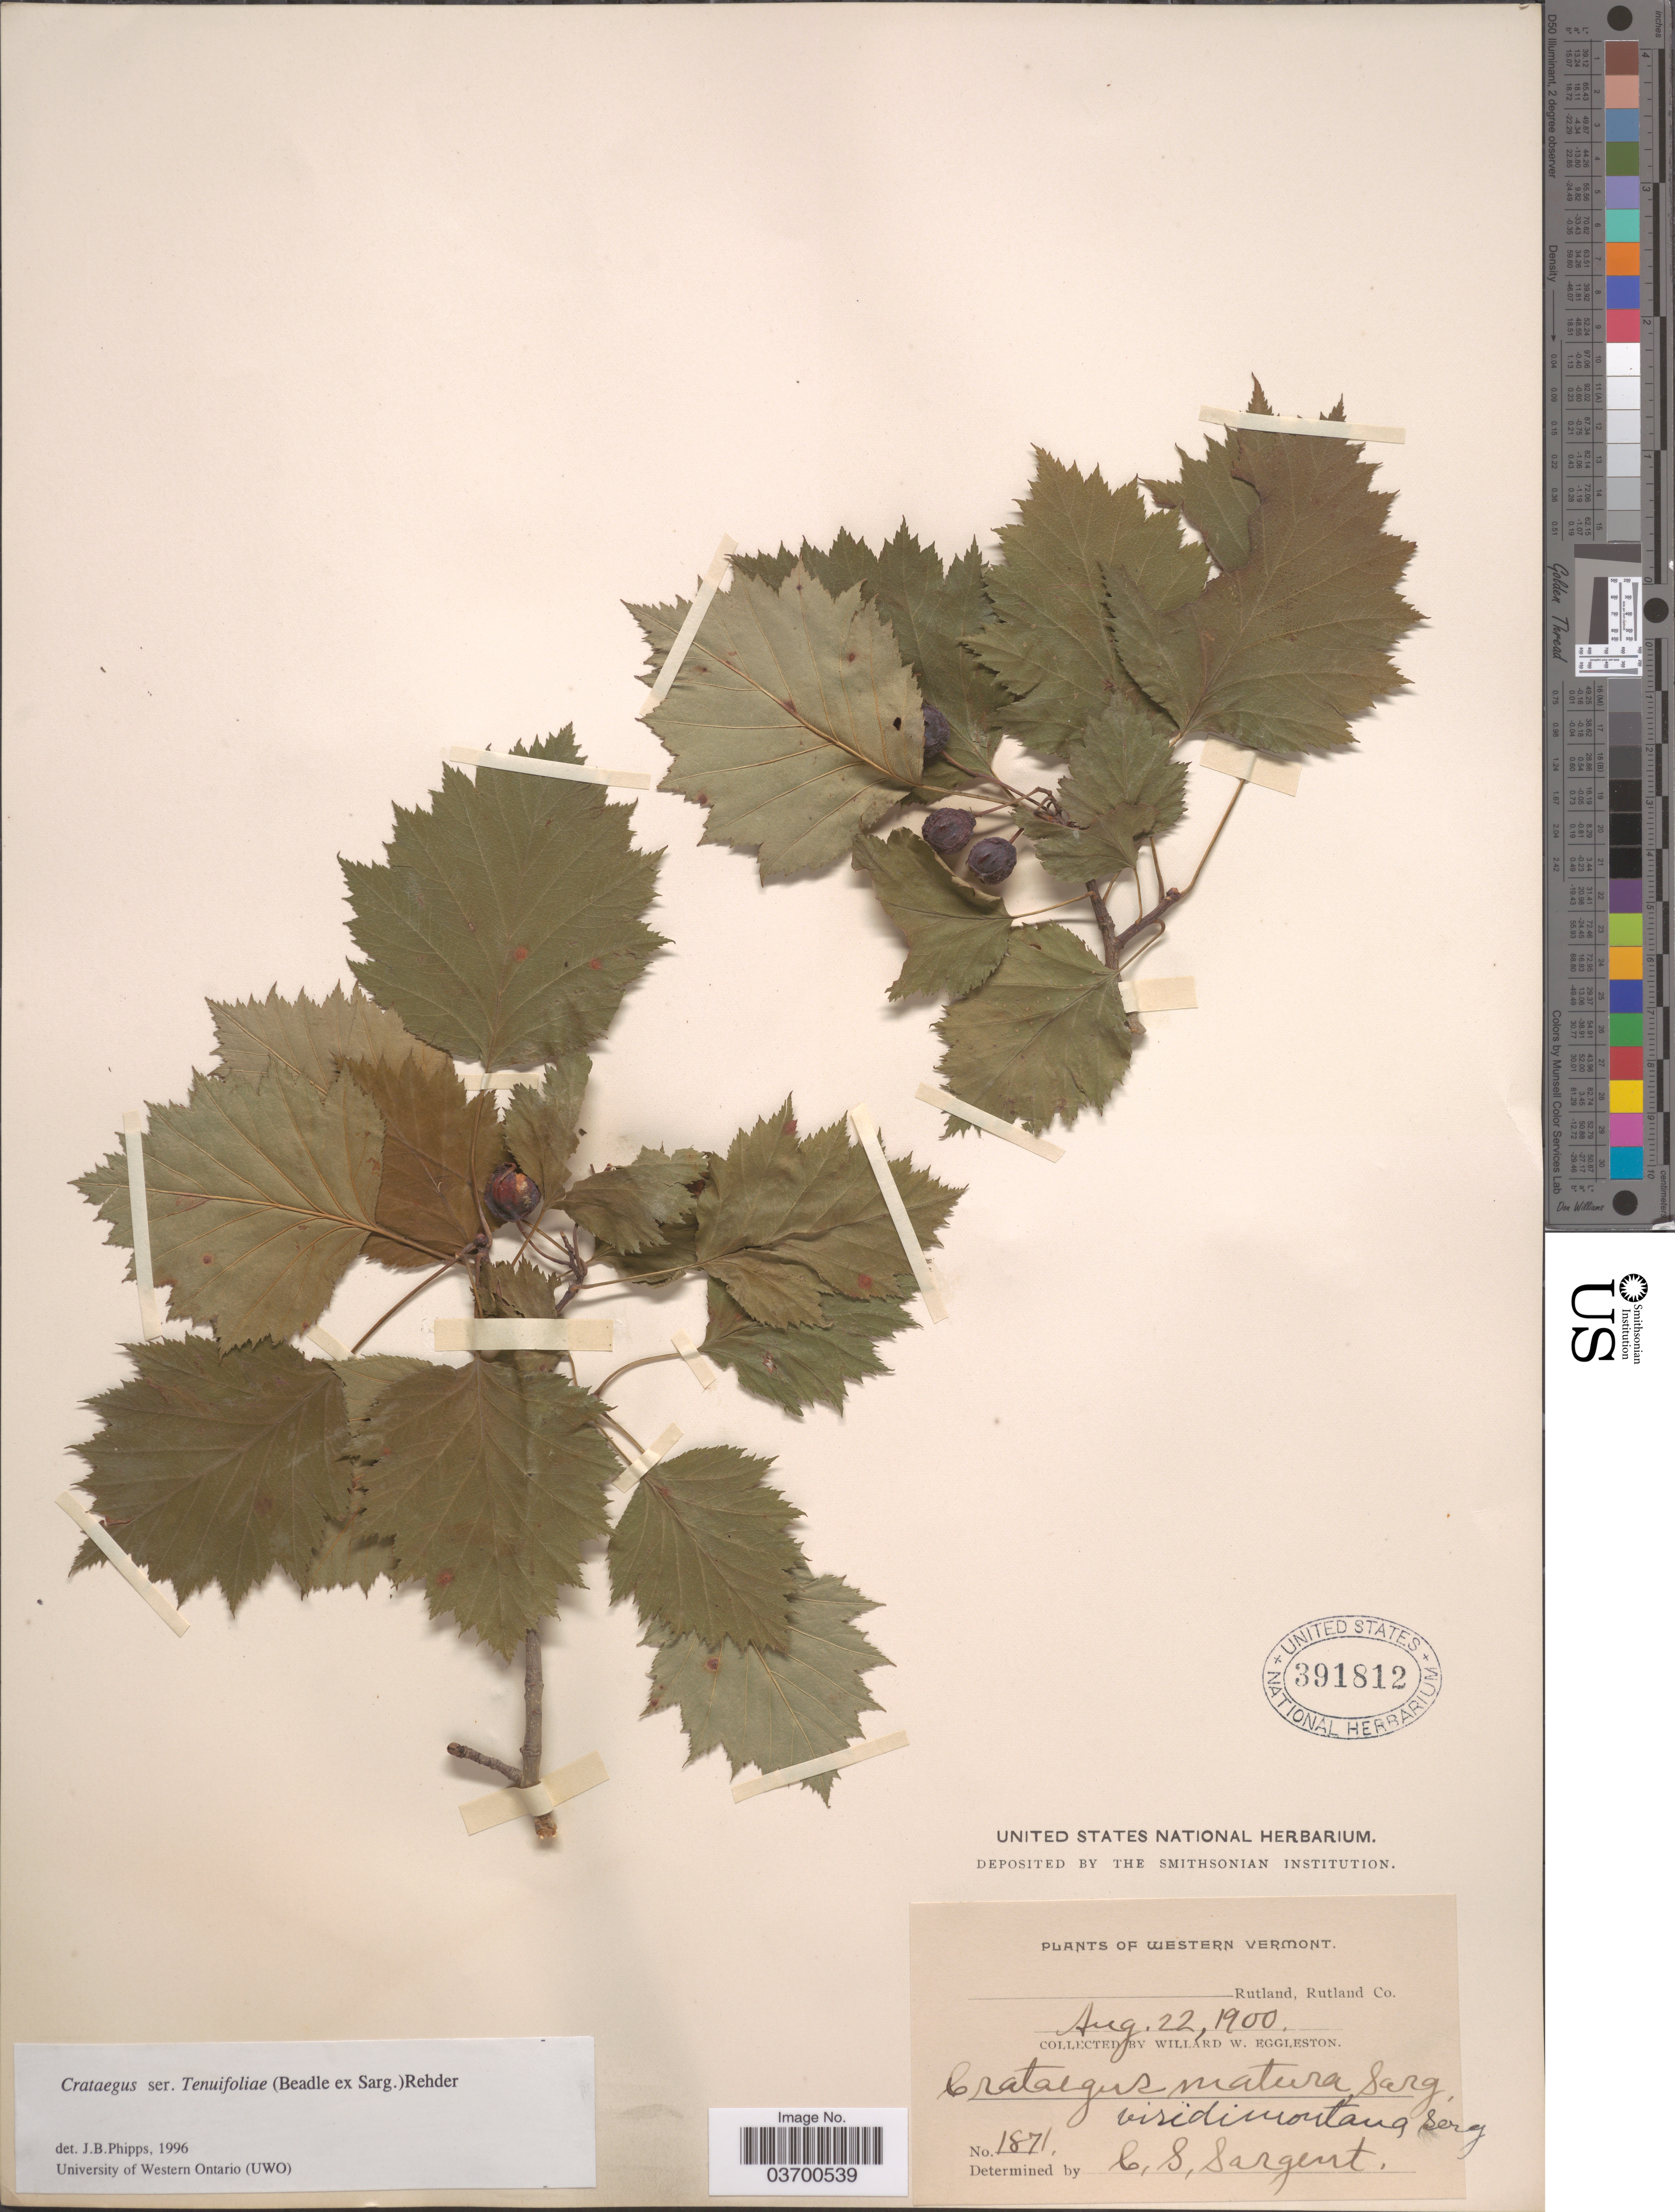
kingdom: Plantae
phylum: Tracheophyta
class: Magnoliopsida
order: Rosales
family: Rosaceae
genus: Crataegus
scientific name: Crataegus macrosperma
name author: Ashe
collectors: W. W. Eggleston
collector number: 1871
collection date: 1900-08-22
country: United States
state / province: Vermont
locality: Western Vermont. Rutland, Rutland Co.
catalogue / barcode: US 391812